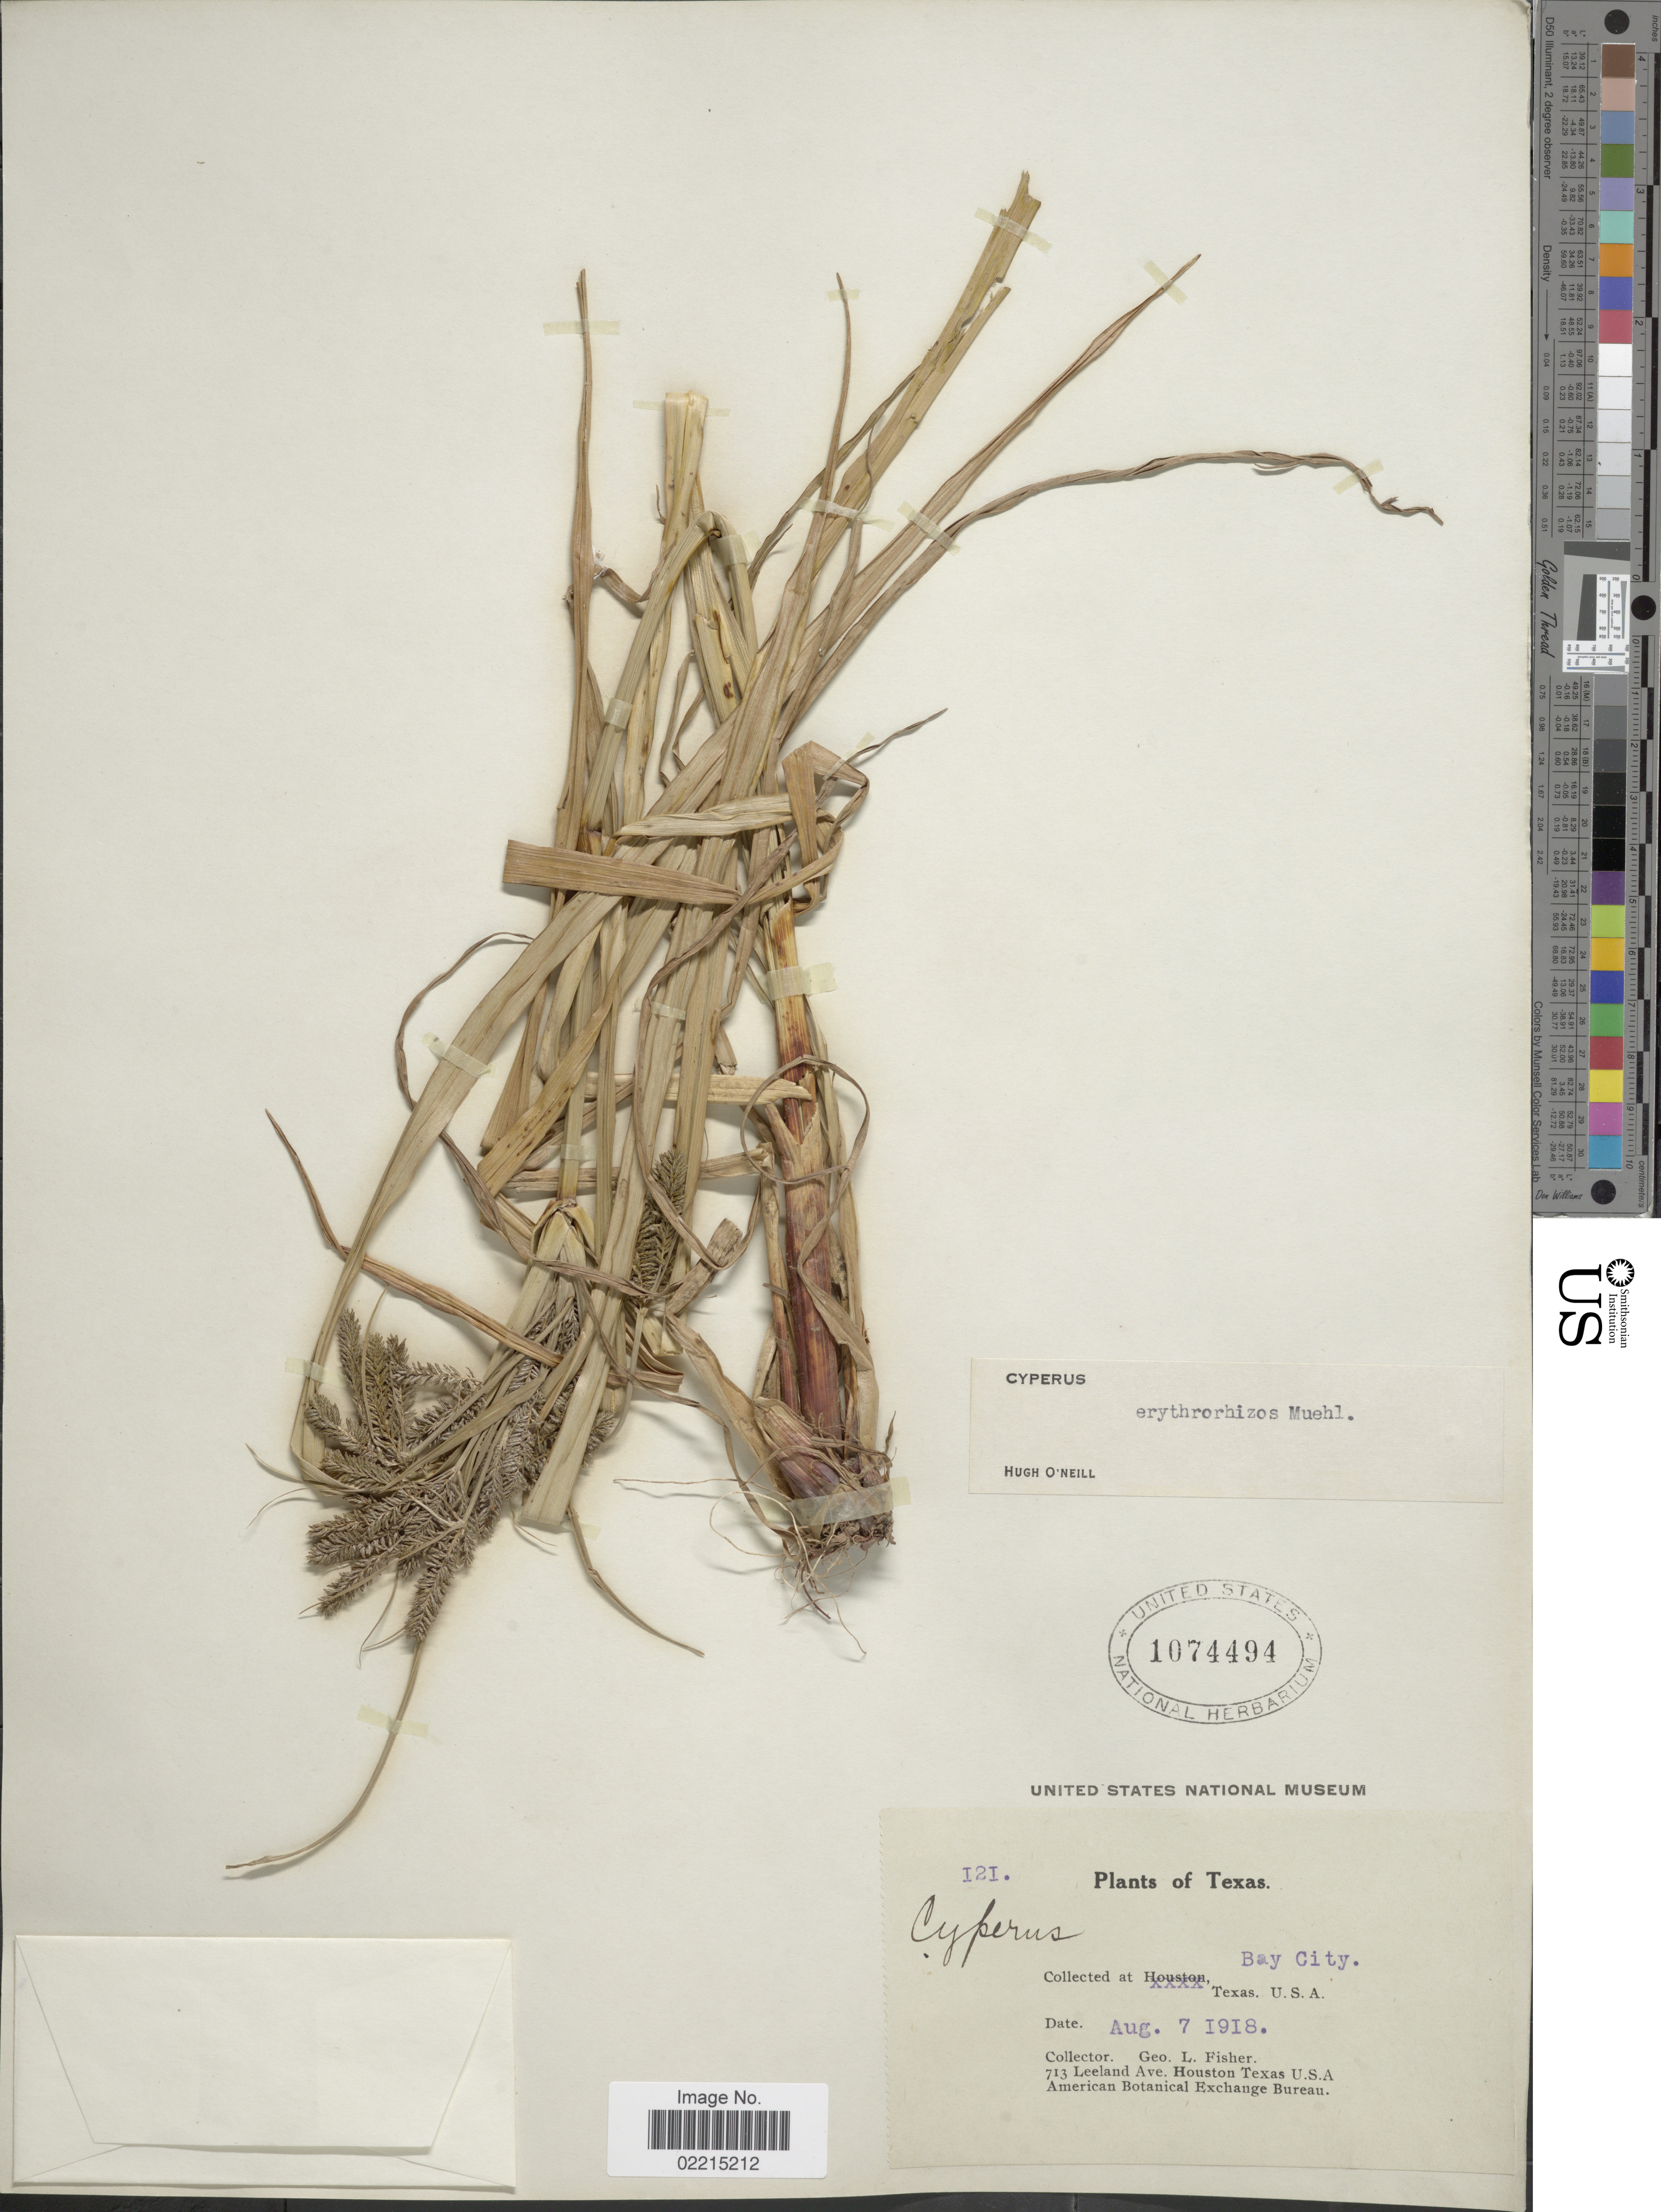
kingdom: Plantae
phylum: Tracheophyta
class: Liliopsida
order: Poales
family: Cyperaceae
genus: Cyperus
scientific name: Cyperus erythrorhizos Muhl.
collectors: G. L. Fisher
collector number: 121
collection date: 1919-08-07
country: United States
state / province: Texas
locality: Texas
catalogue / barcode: US 1074494